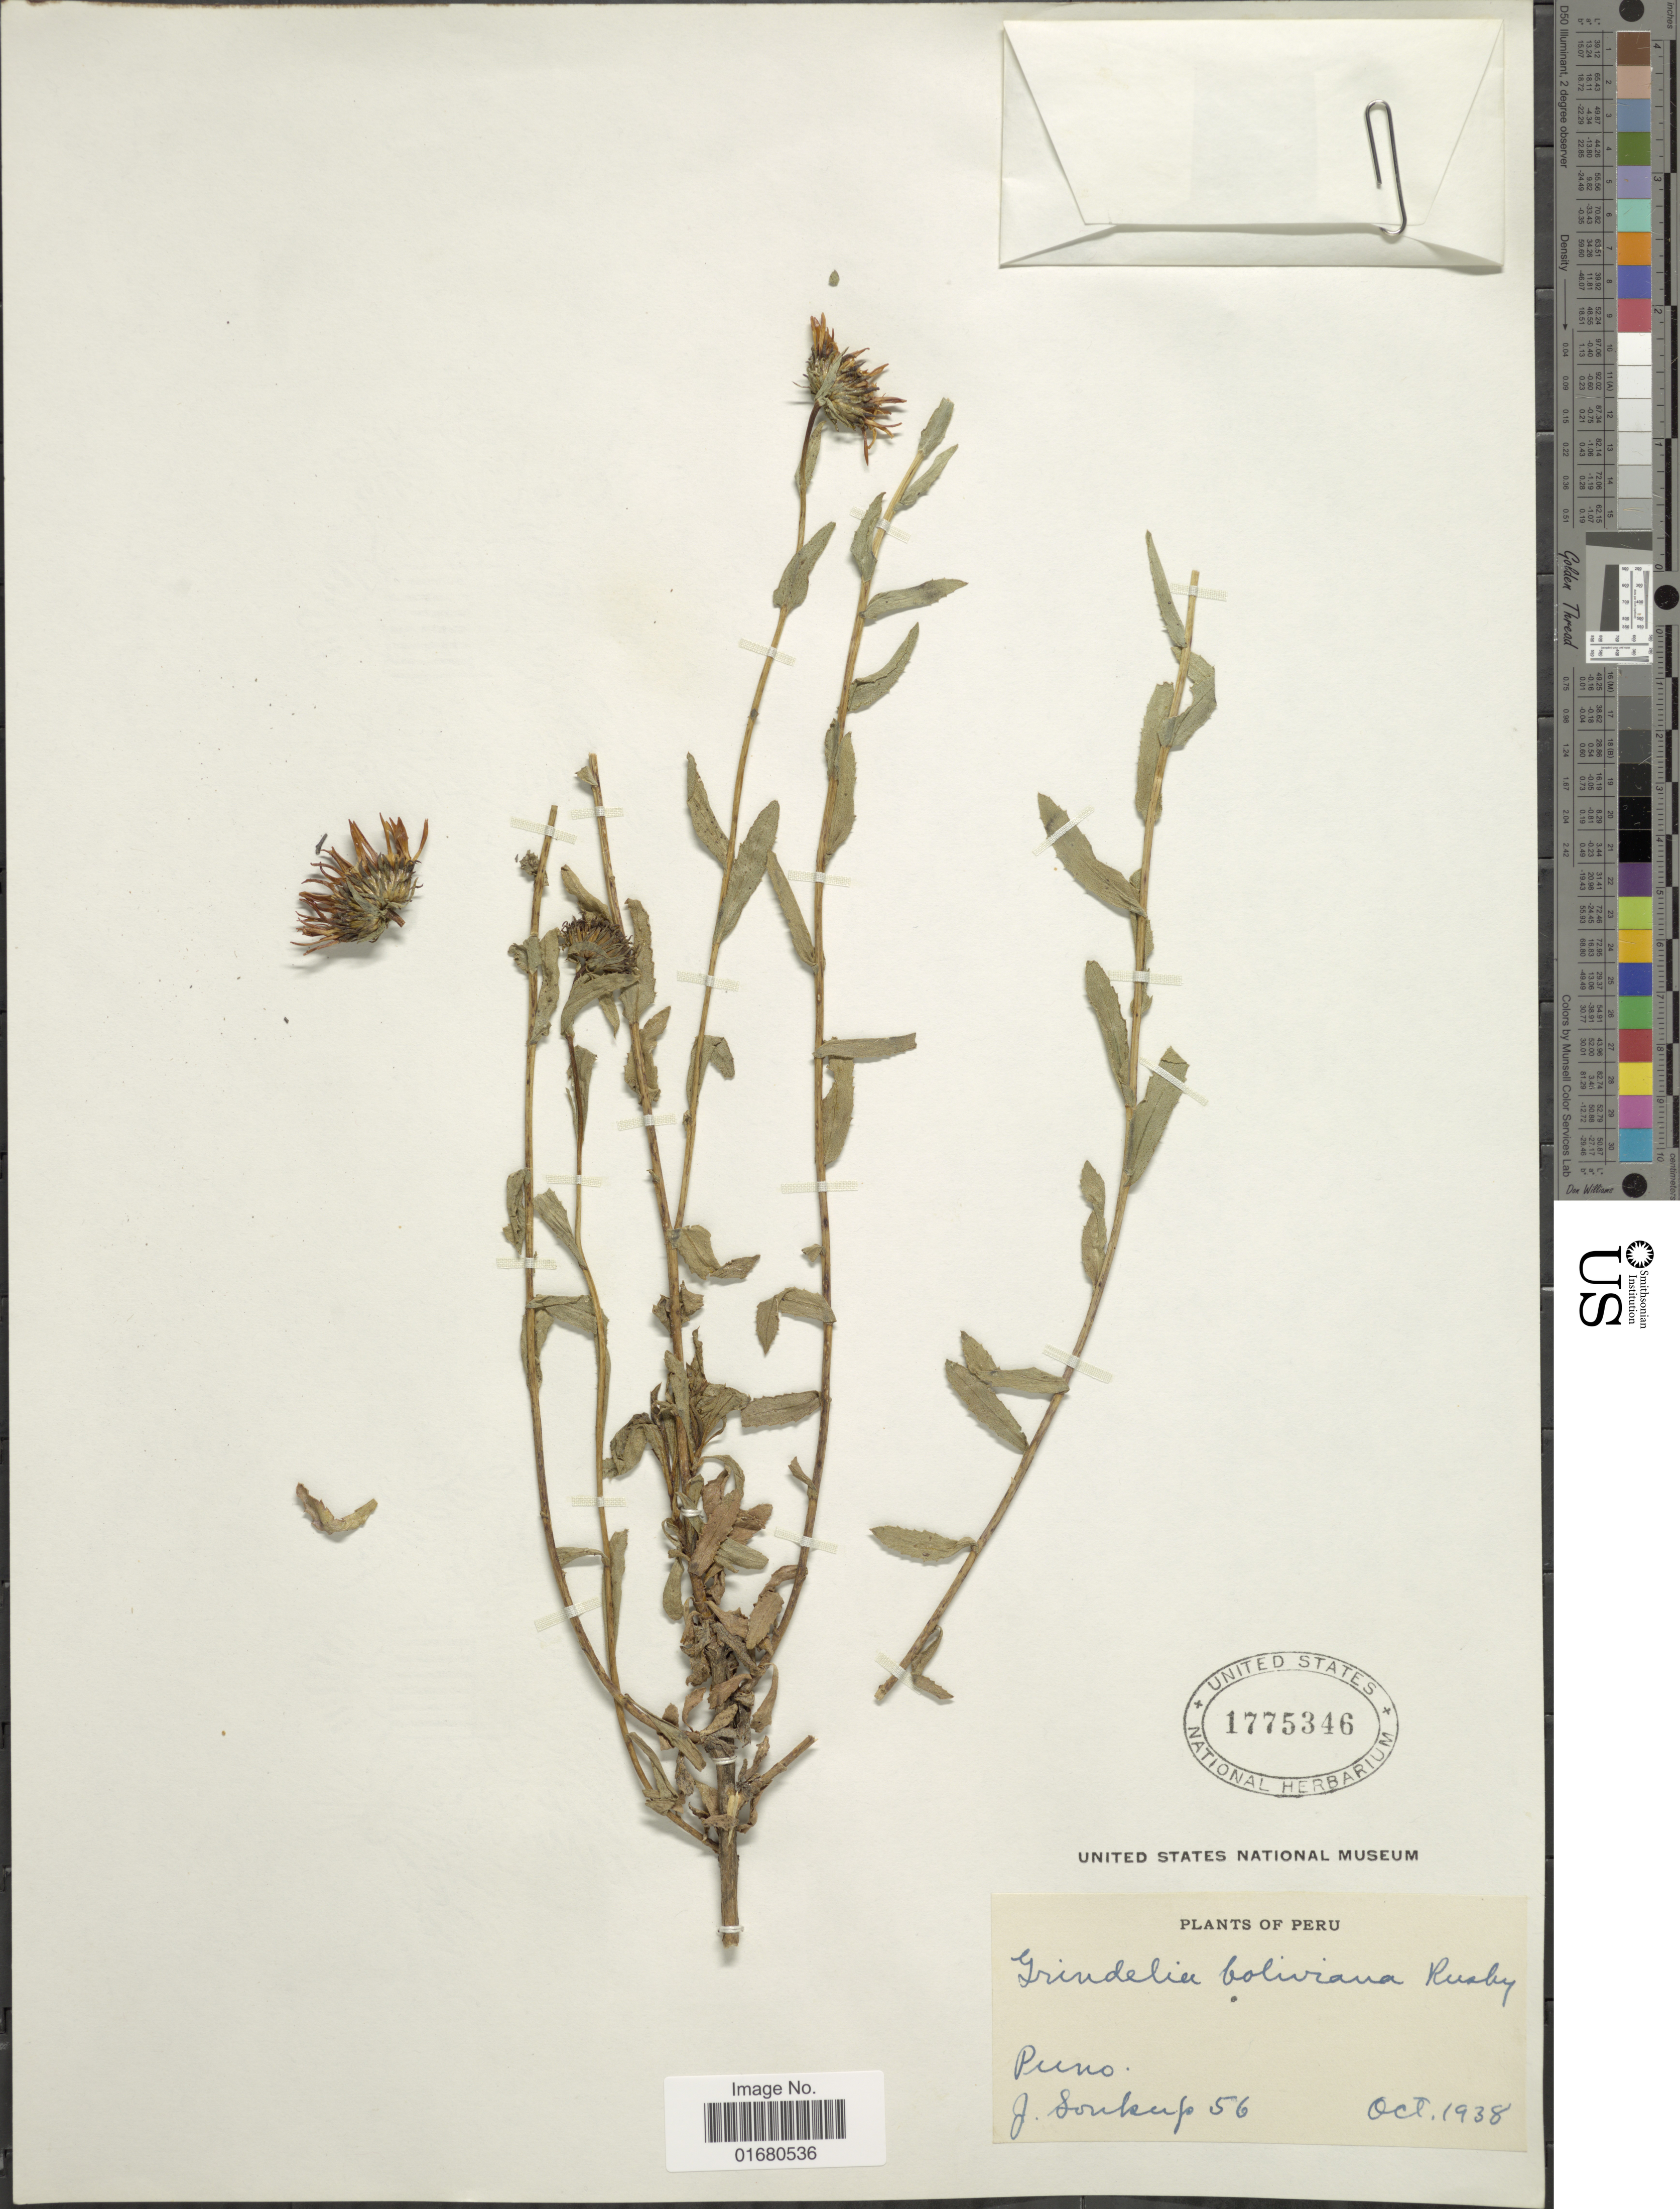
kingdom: Plantae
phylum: Tracheophyta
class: Magnoliopsida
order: Asterales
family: Asteraceae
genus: Grindelia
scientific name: Grindelia boliviana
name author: Rusby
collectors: J. Soukup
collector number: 56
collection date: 1938-10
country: Peru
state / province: Puno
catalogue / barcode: US 1775346